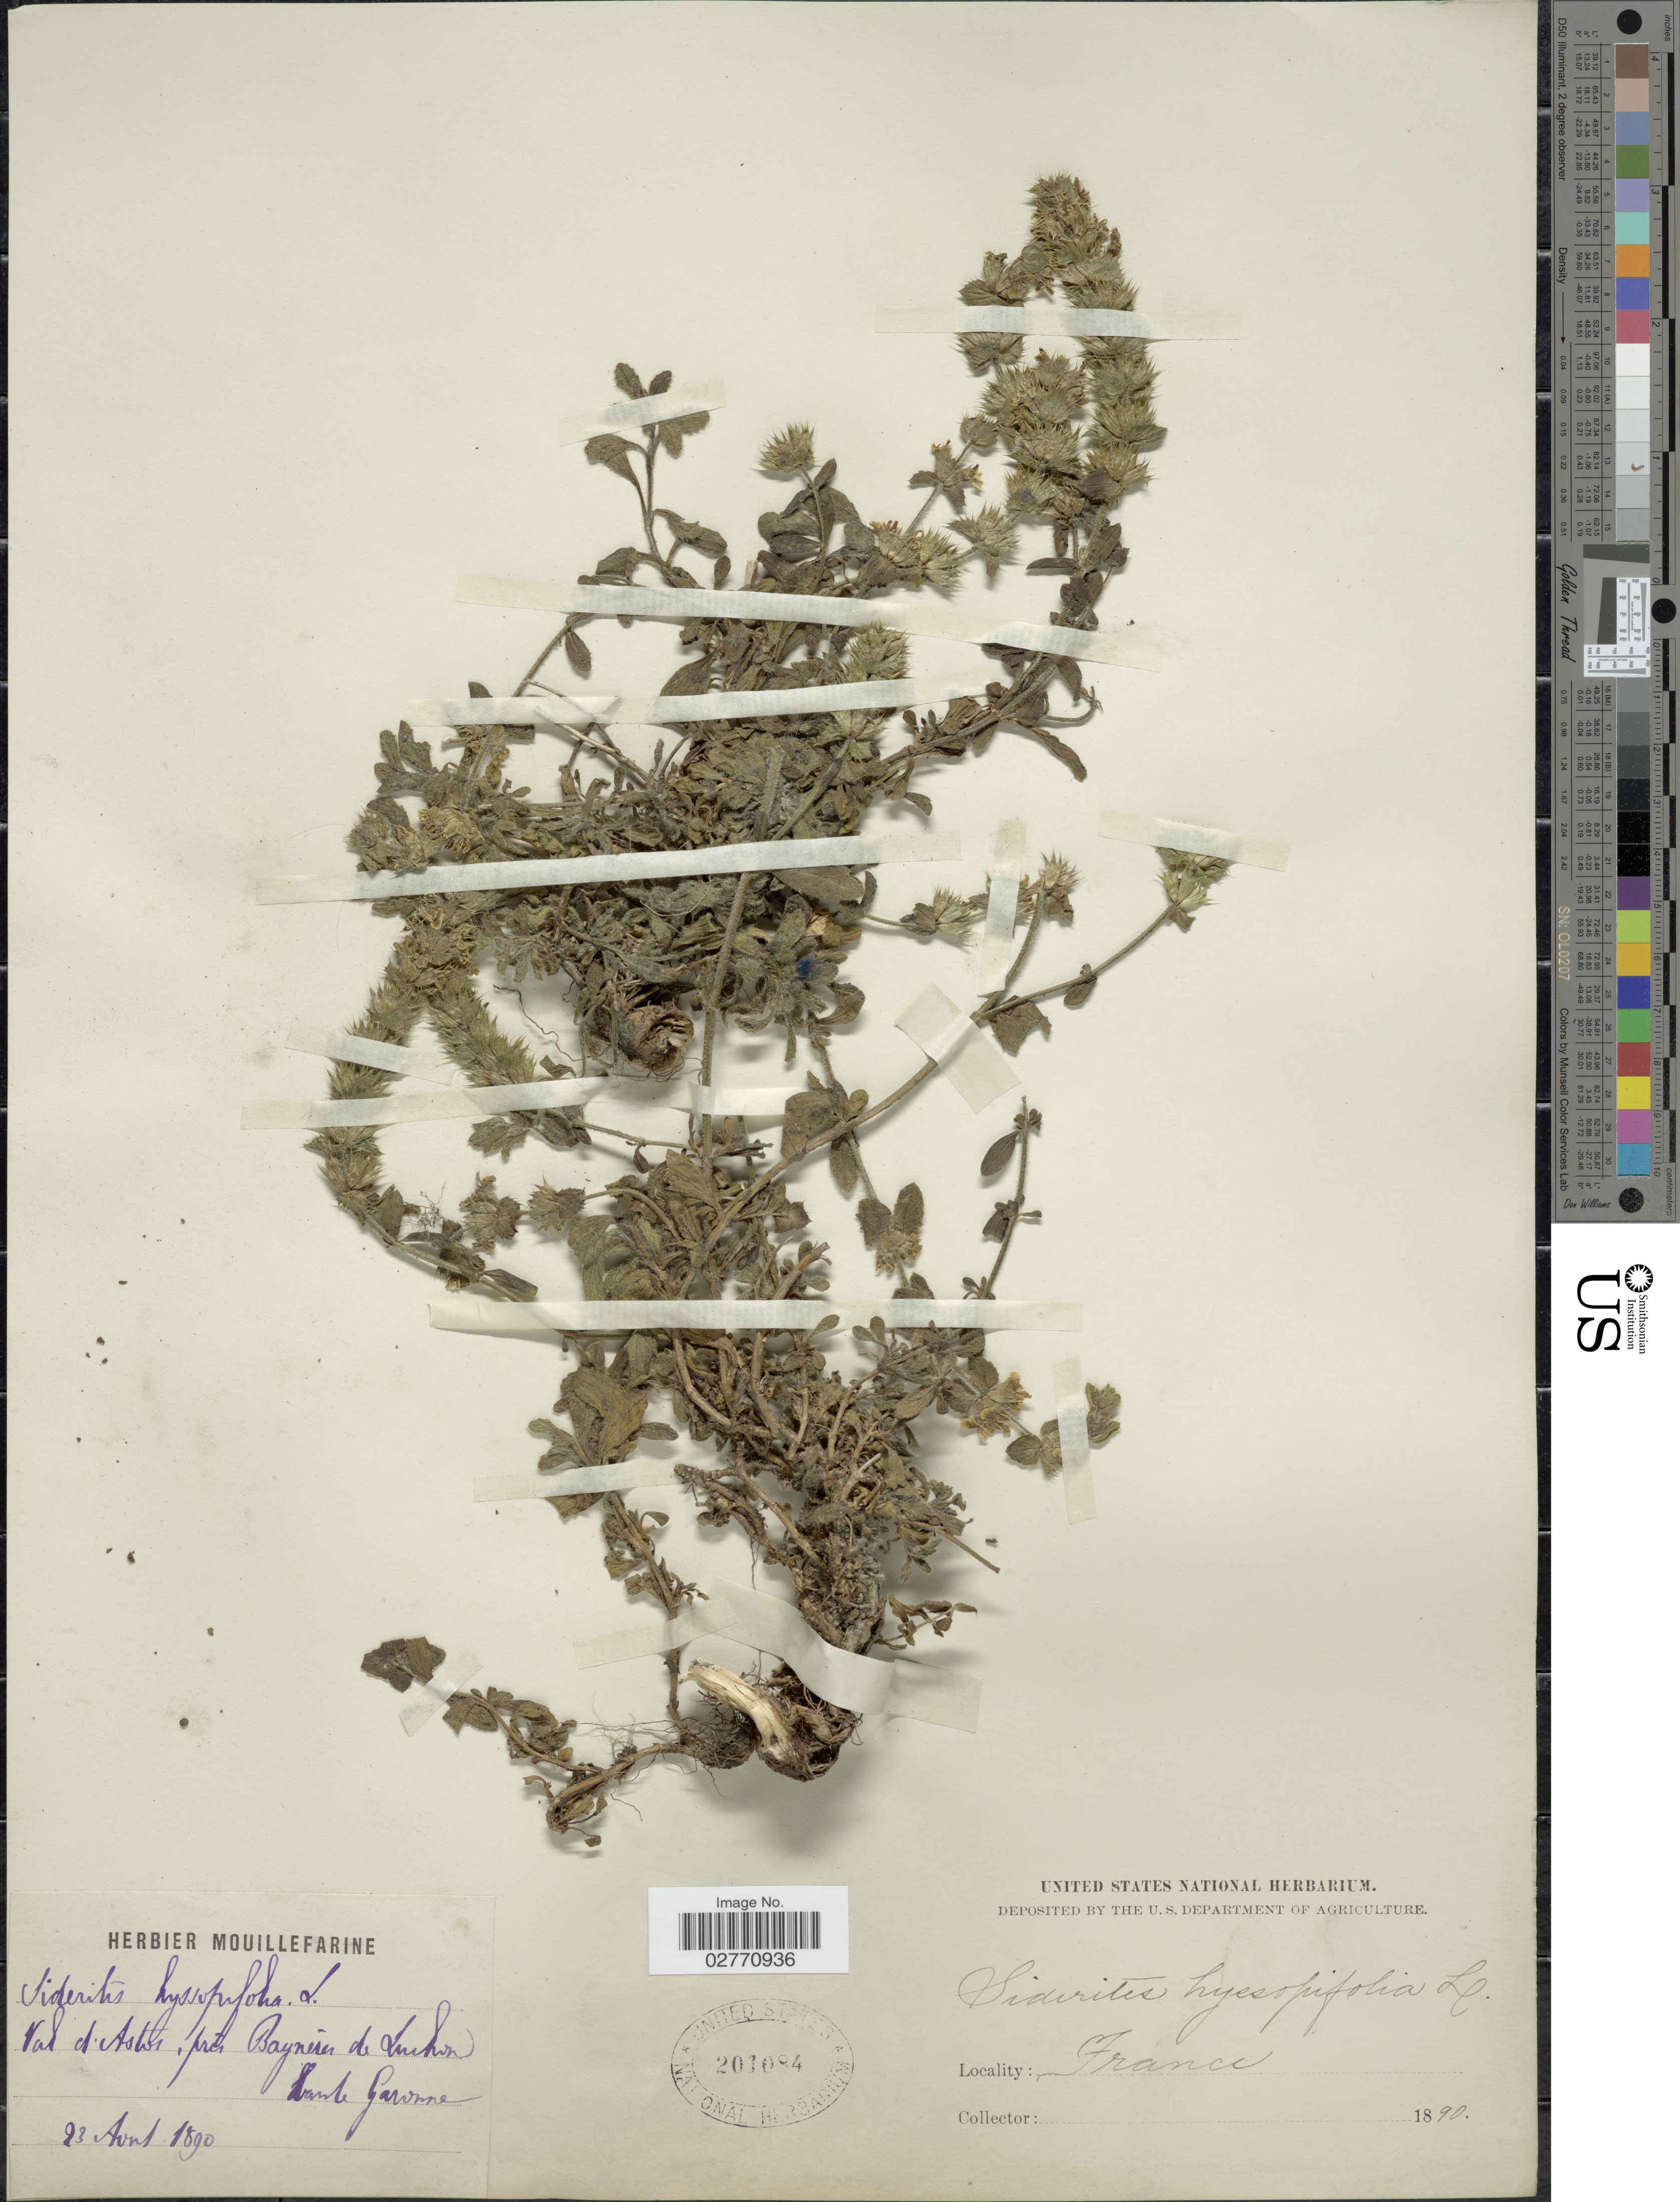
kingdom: Plantae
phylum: Tracheophyta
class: Magnoliopsida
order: Lamiales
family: Lamiaceae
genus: Sideritis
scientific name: Sideritis hyssopifolia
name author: L.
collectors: ex herb. Mouillefarine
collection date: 1890-08-23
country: France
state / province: Occitanie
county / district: Haute Garonne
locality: Val d'Astos, près Bagnères de Luchon,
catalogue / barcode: US 201084